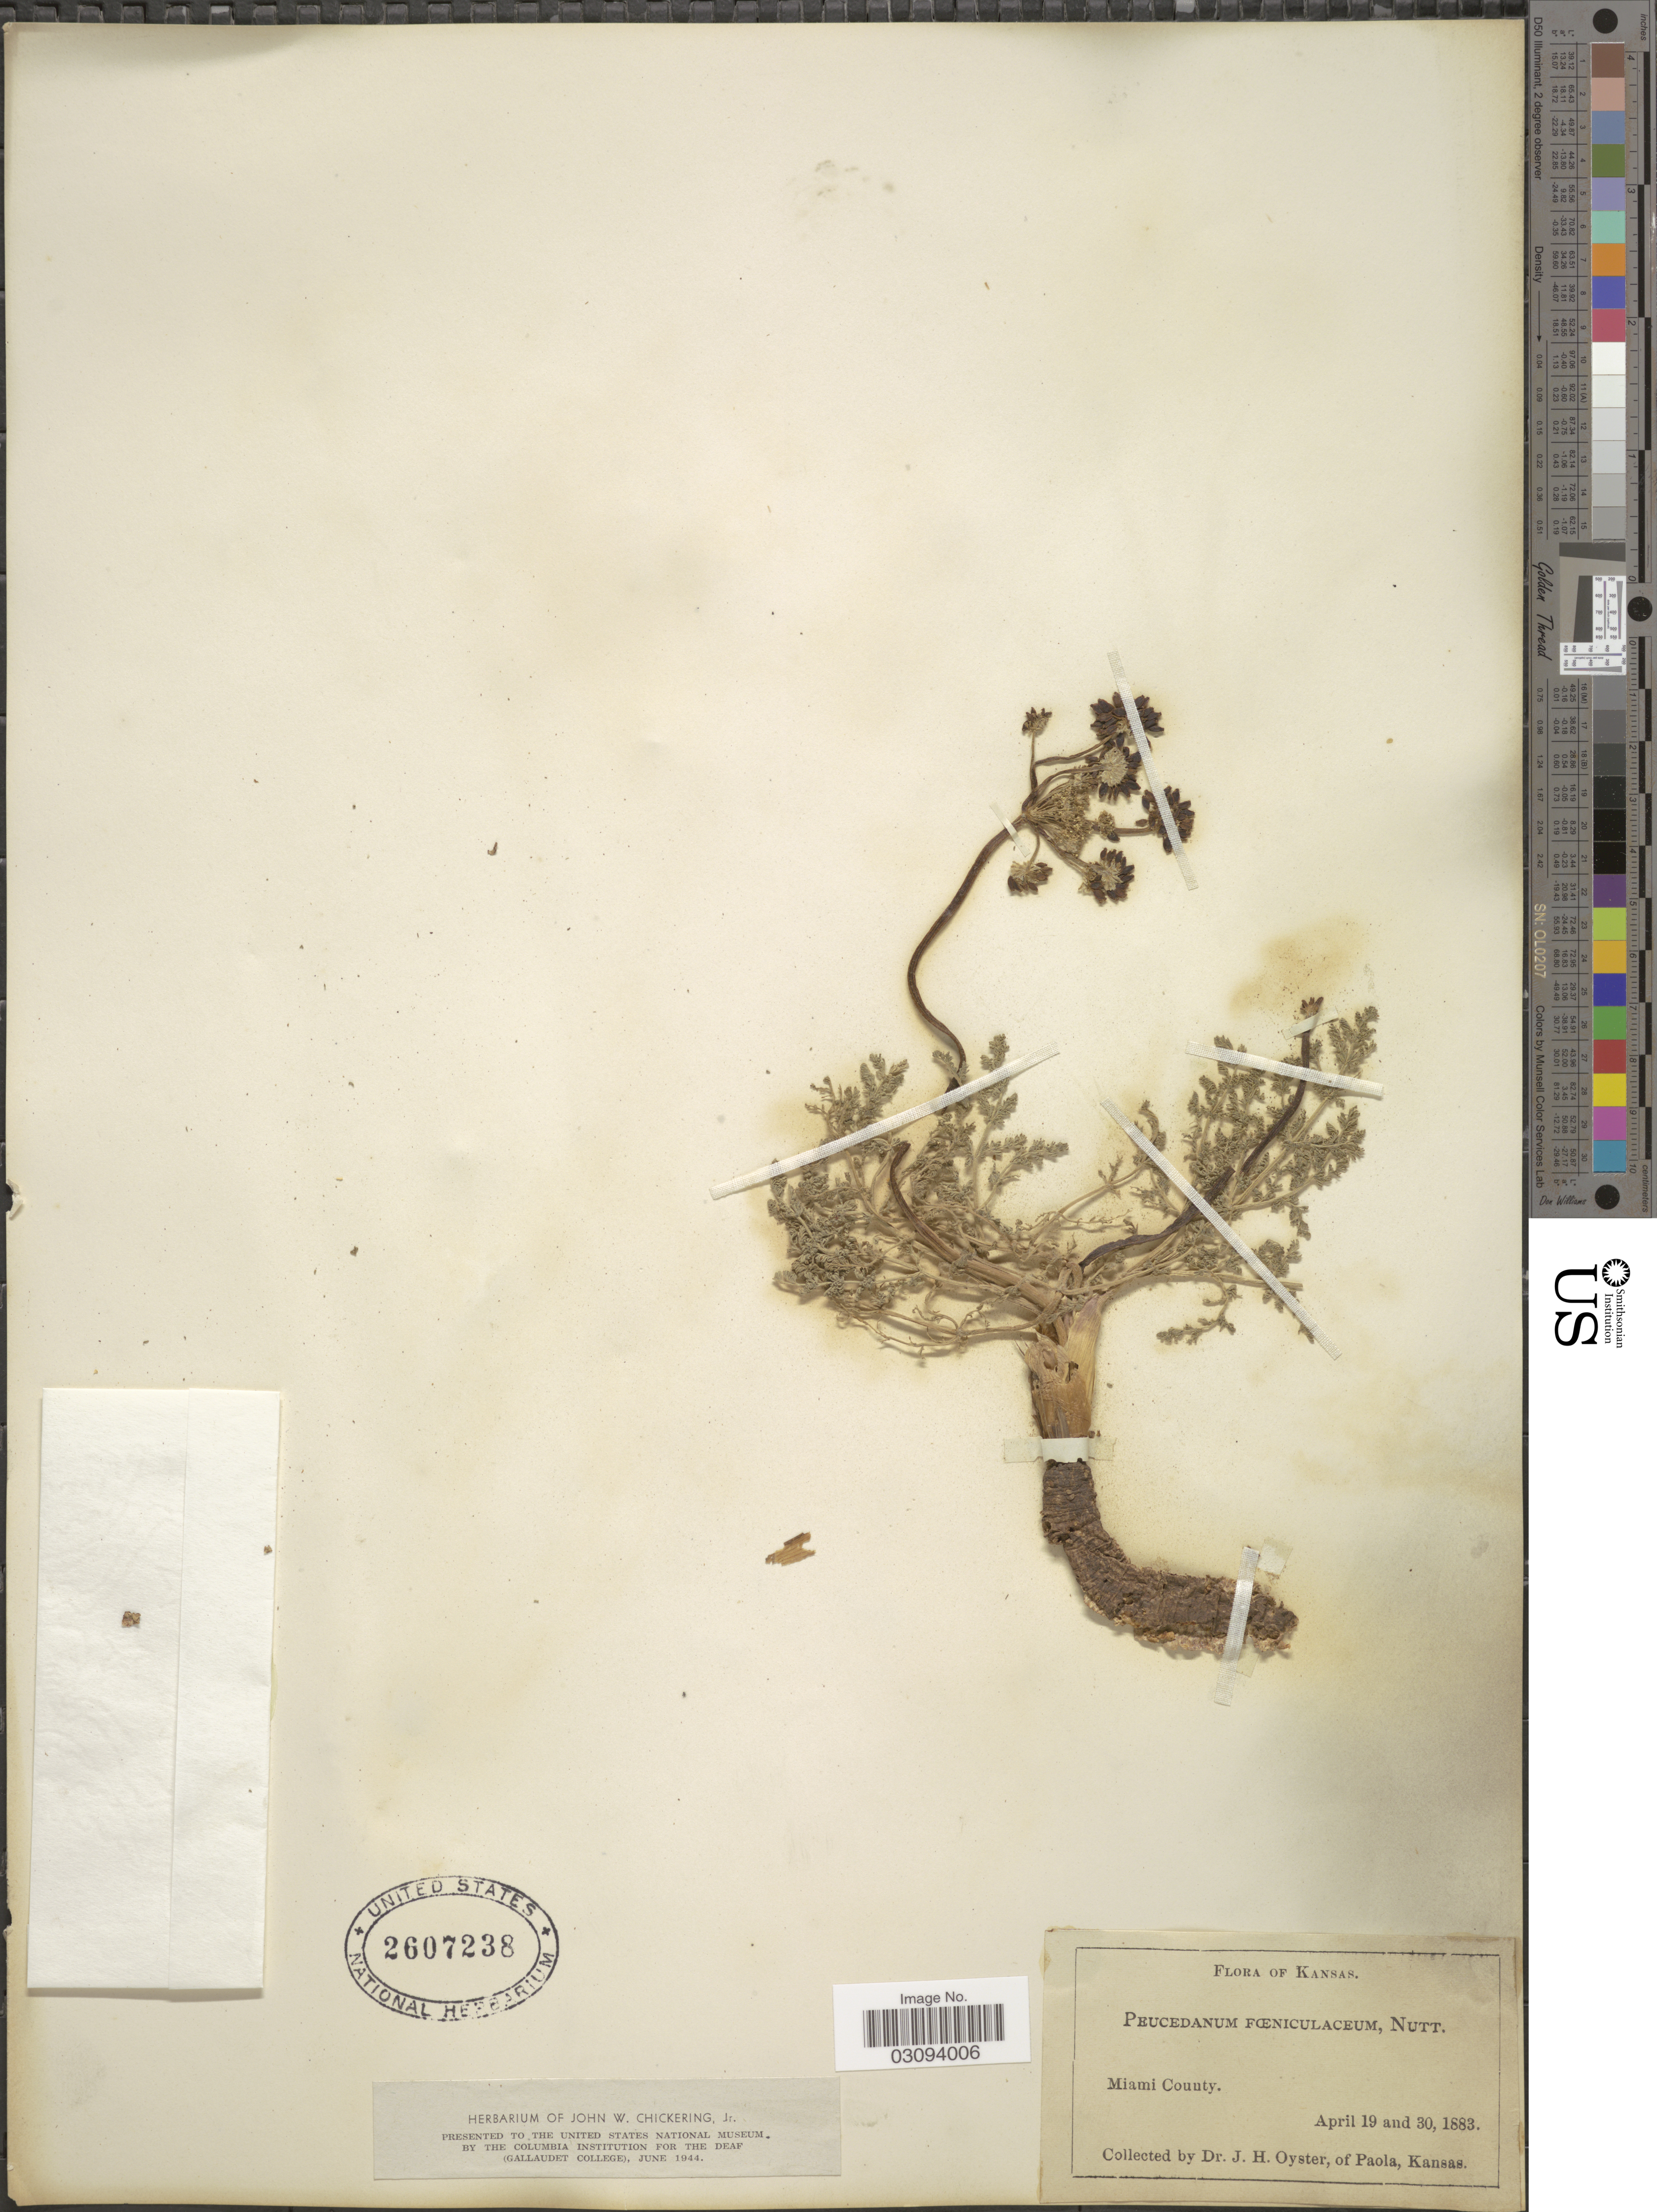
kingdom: Plantae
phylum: Tracheophyta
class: Magnoliopsida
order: Apiales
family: Apiaceae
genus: Lomatium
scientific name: Lomatium foeniculaceum subsp. foeniculaceum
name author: (Nutt.) J.M. Coult. & Rose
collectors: J. H. Oyster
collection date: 1883-04-19/1883-04-30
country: United States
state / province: Kansas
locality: Miami County.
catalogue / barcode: US 2607238